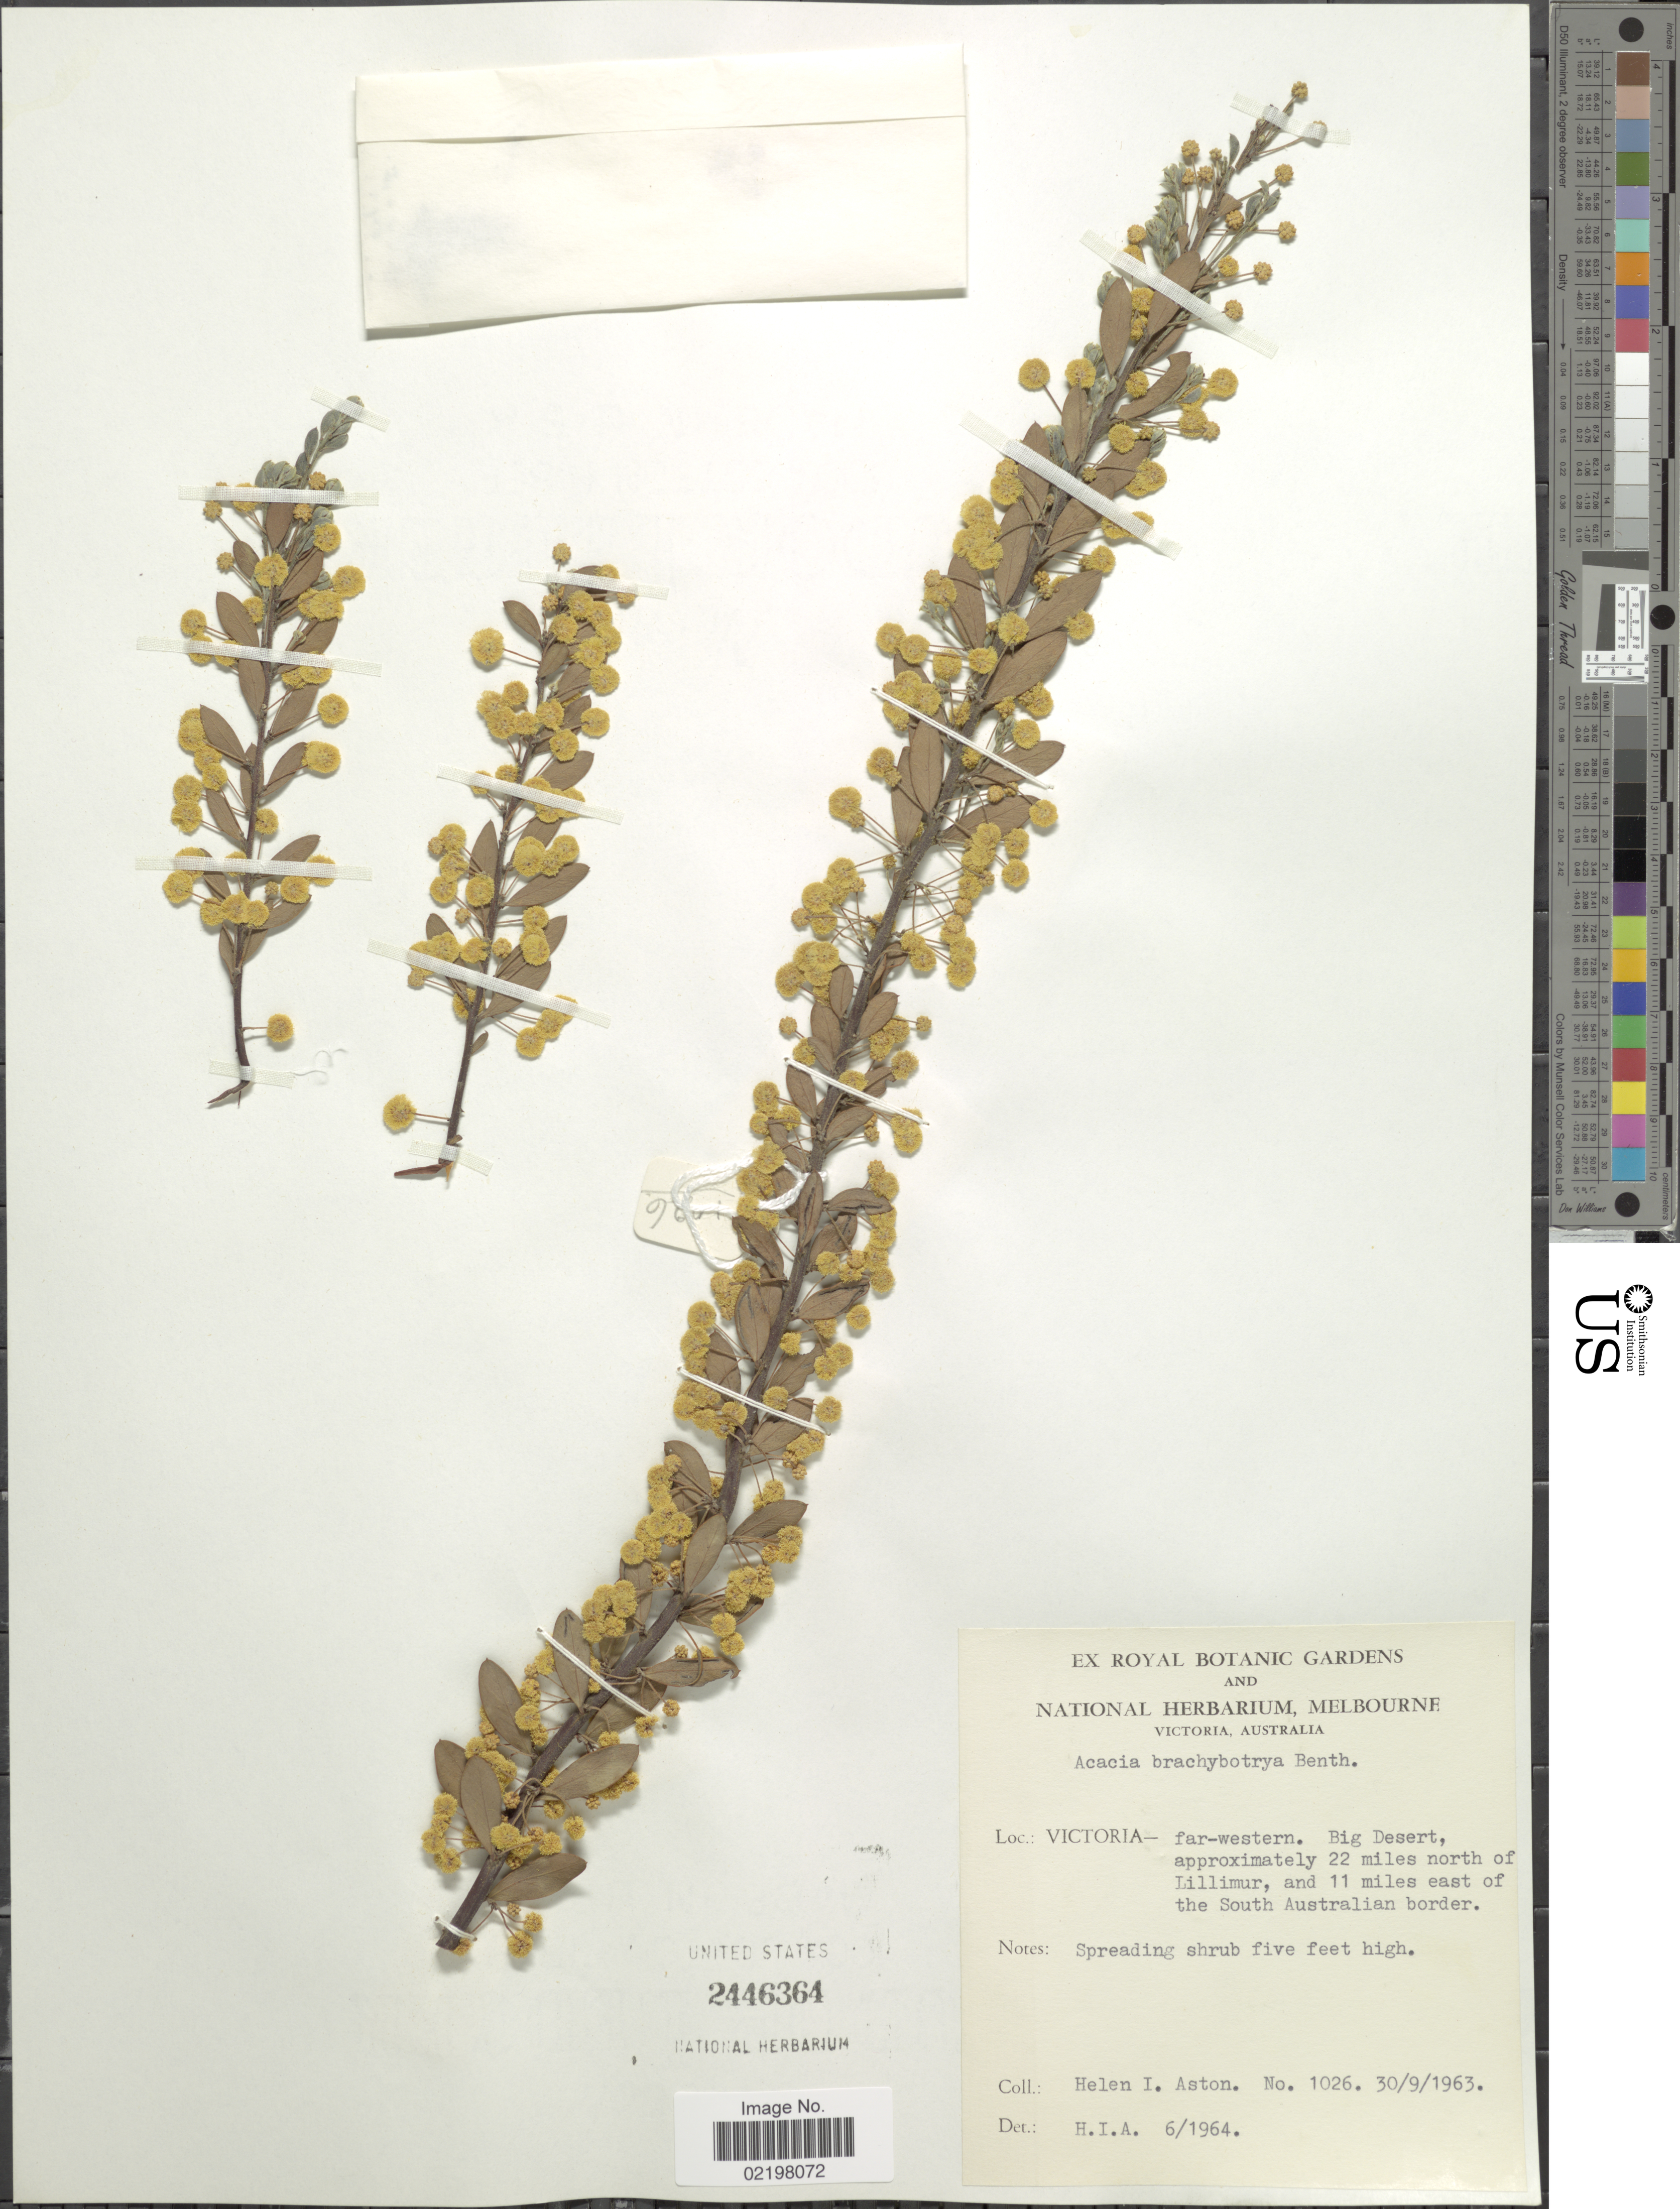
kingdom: Plantae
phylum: Tracheophyta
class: Magnoliopsida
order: Fabales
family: Fabaceae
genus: Acacia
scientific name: Acacia brachybotrya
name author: Benth.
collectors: H. I. Aston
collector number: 1026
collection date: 1963-09-30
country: Australia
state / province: Victoria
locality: Victoria, far-western, Big Desert, approximately 22 miles north of Lillimur, and 11 miles east of the South Australian border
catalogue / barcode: US 2446364